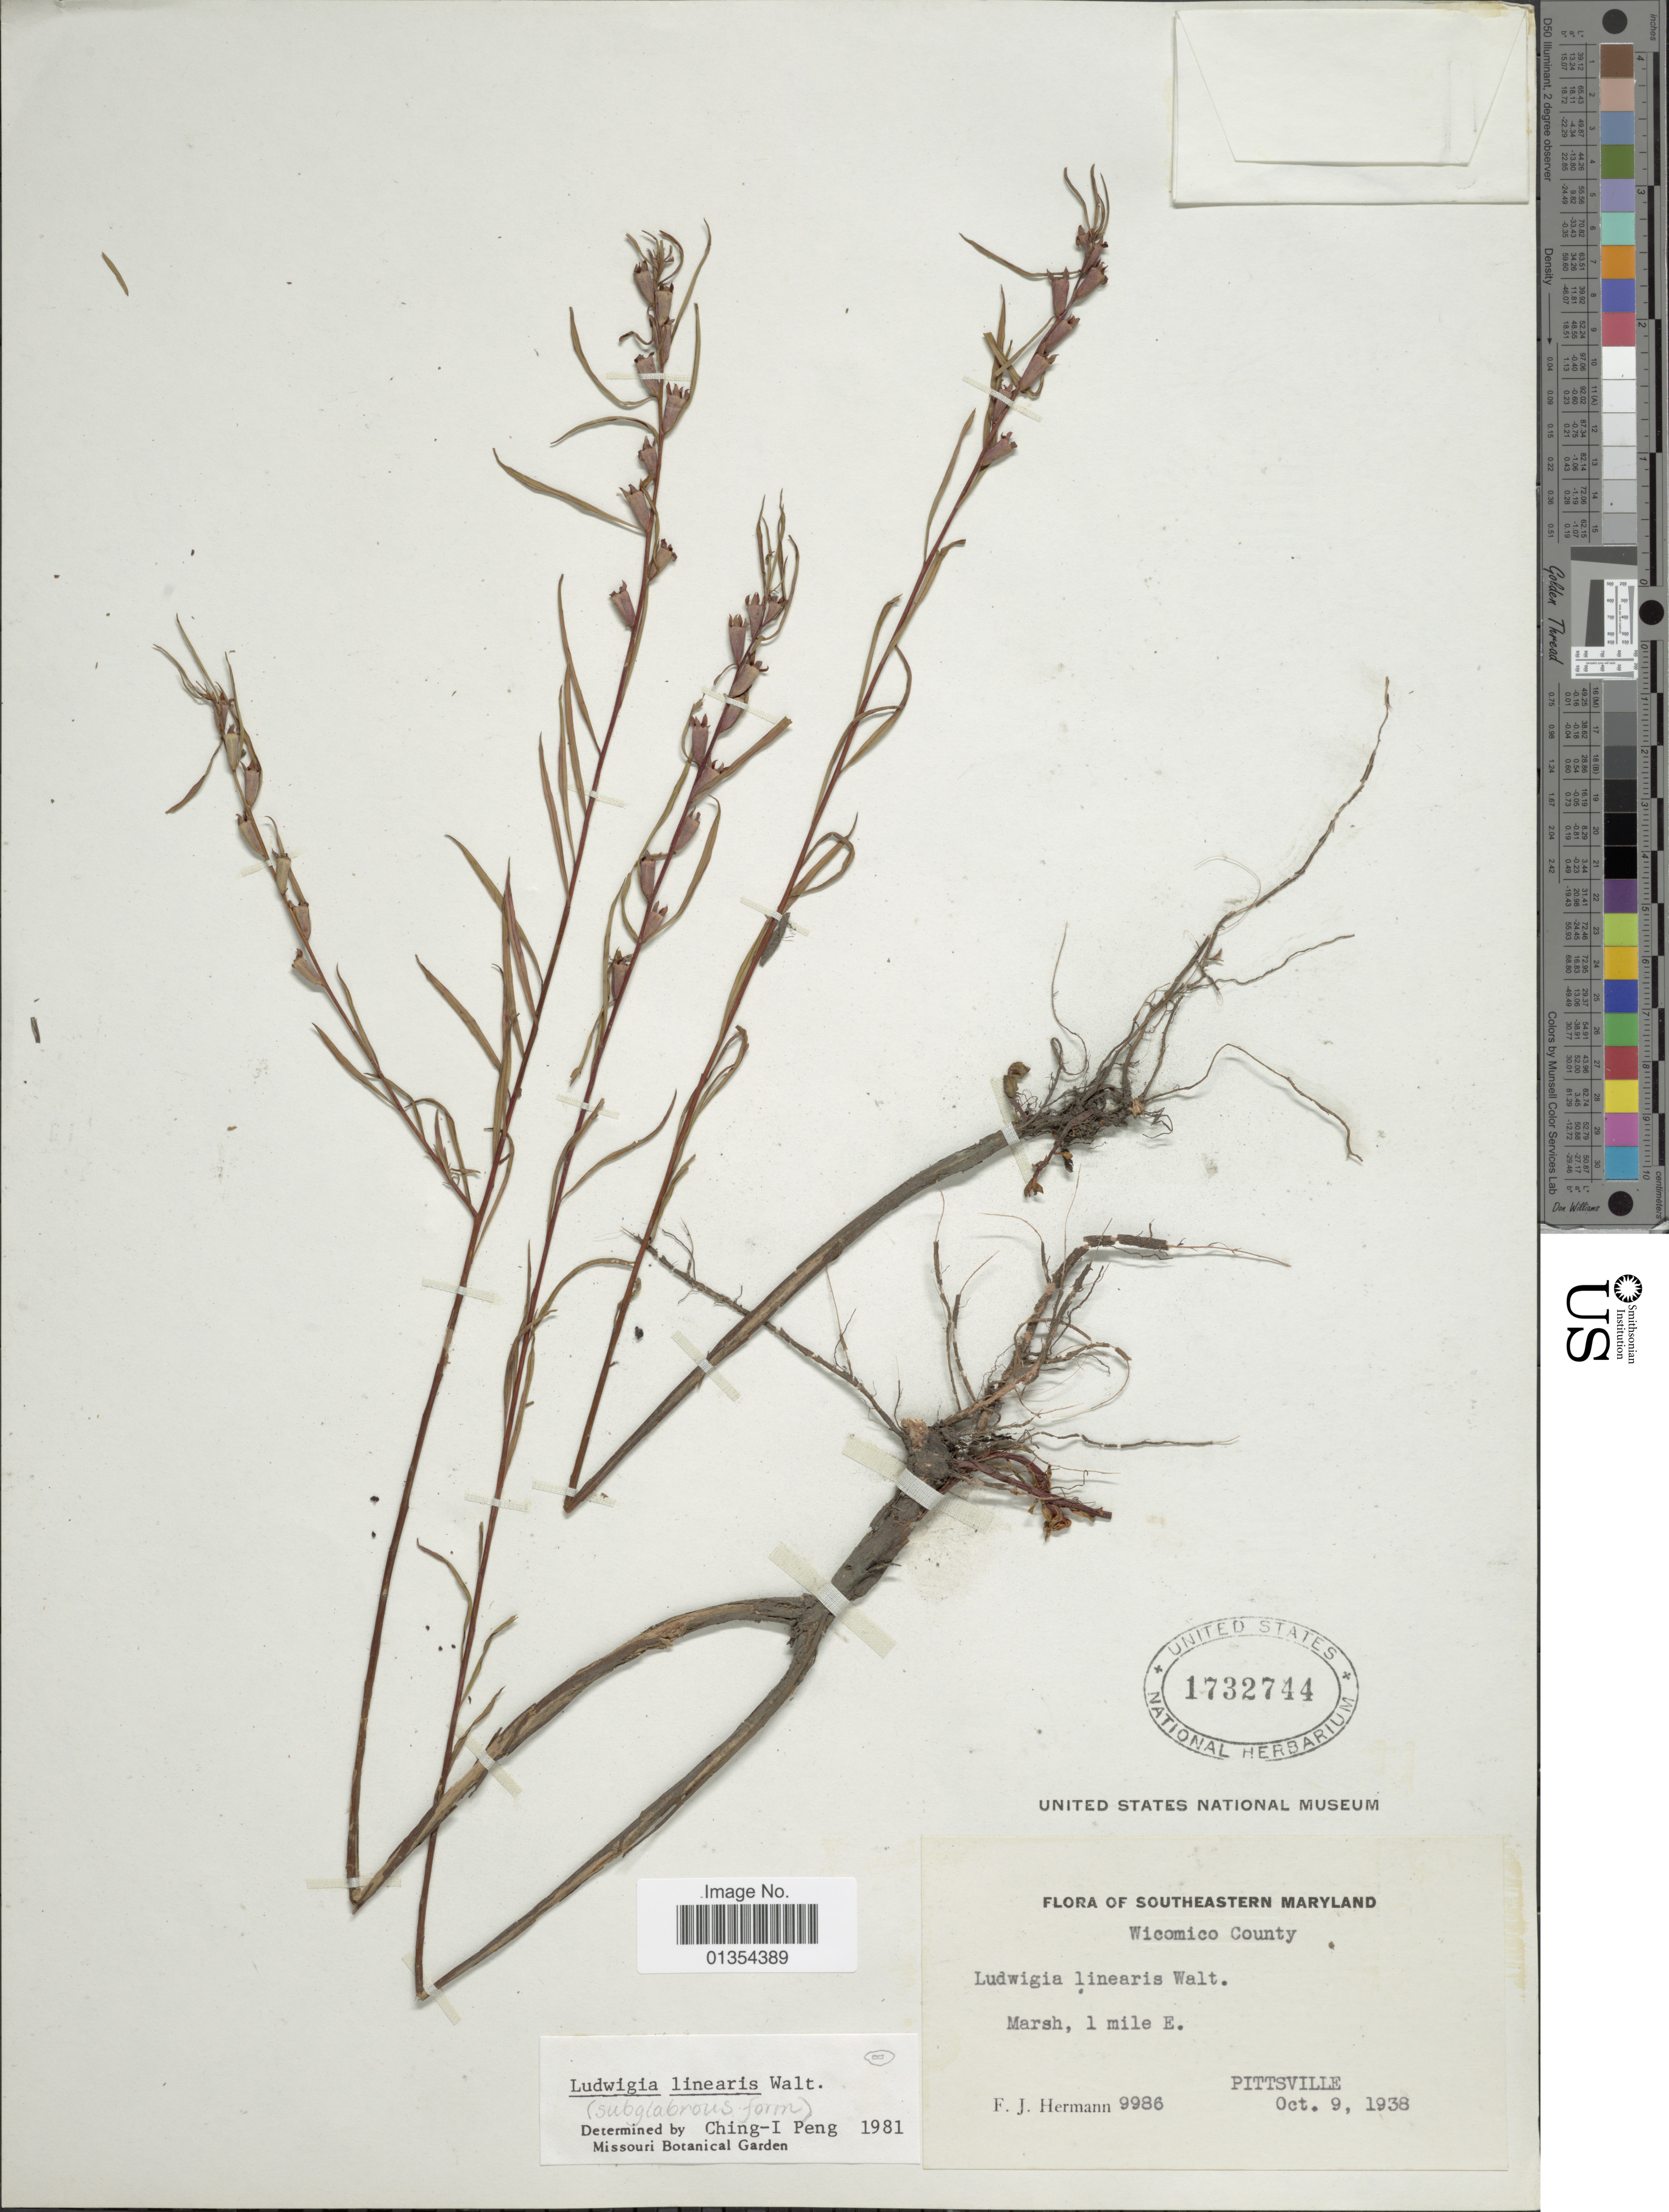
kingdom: Plantae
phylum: Tracheophyta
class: Magnoliopsida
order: Myrtales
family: Onagraceae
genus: Ludwigia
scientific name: Ludwigia linearis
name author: Walter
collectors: F. J. Hermann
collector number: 9986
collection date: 1938-10-09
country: United States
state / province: Maryland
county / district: Wicomico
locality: Southeastern Maryland, Wicomico County, 1 mile E. Pittsville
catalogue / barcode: US 1732744